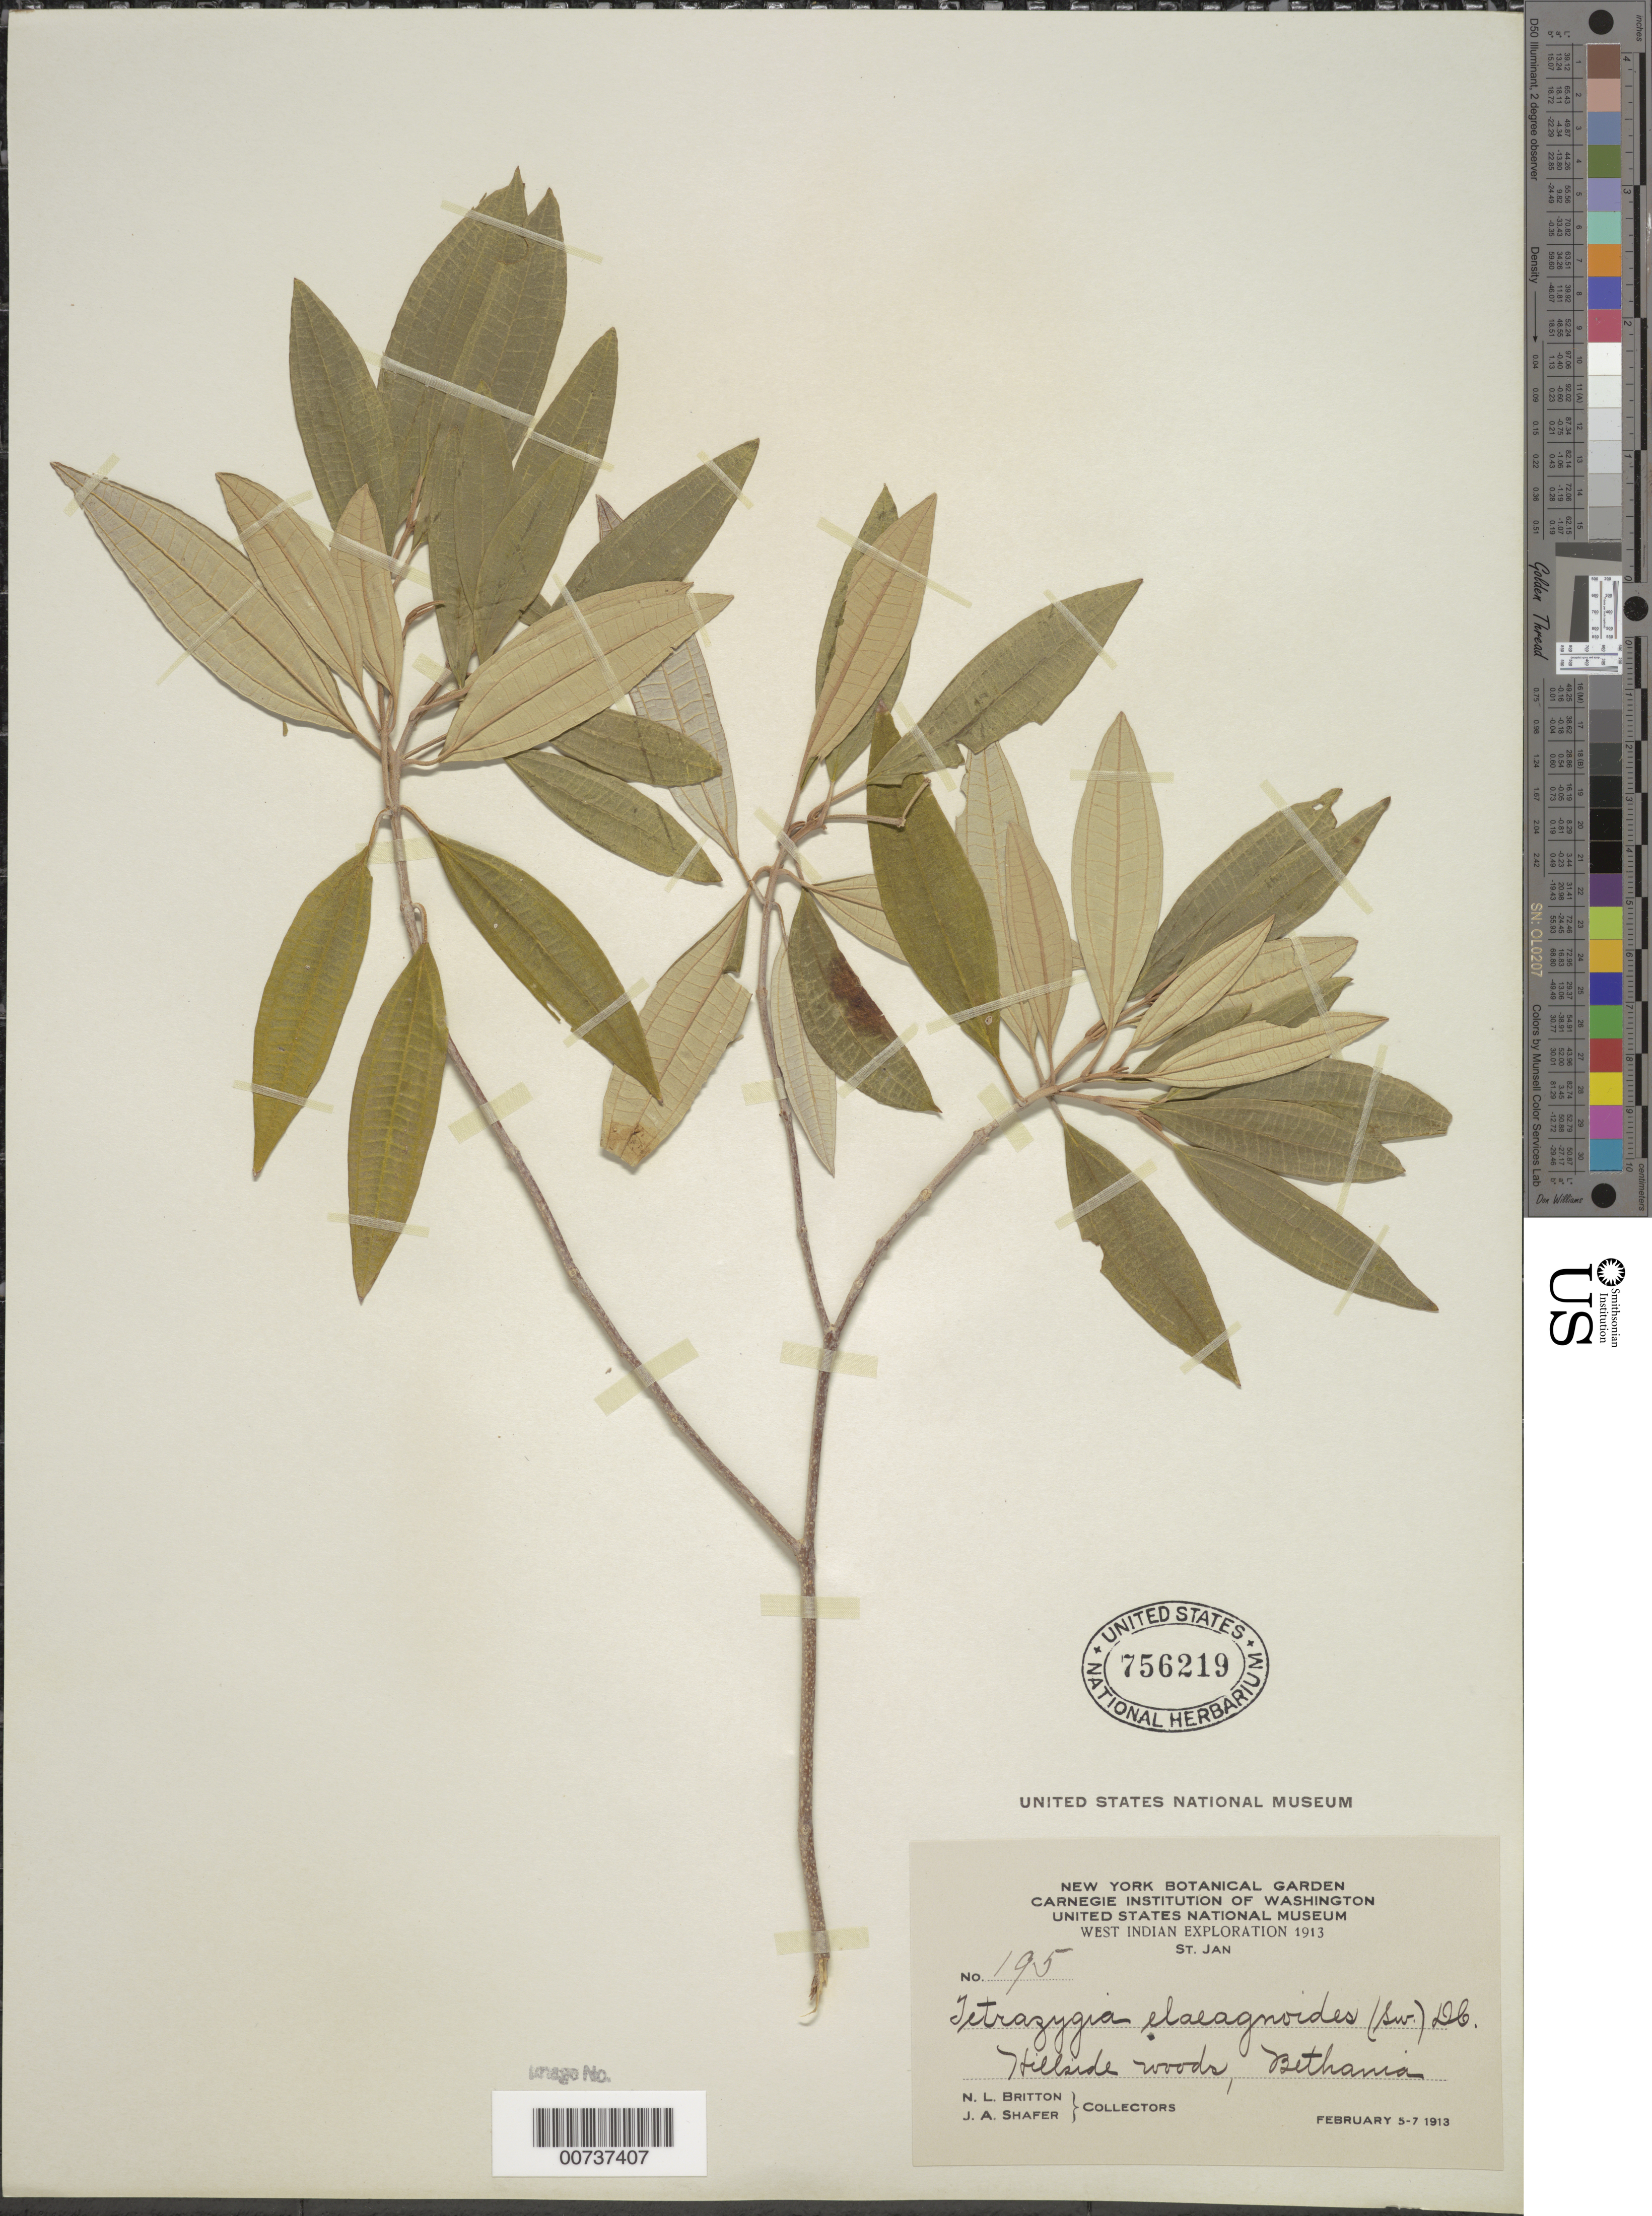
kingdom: Plantae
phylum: Tracheophyta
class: Magnoliopsida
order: Myrtales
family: Melastomataceae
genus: Miconia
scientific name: Miconia elaeagnoides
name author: (Sw.) Griseb.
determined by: Judd, Walter S.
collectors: N. Britton & J. A. Shafer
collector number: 195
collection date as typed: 05 Feb 1913 to 07 Feb 1913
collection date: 1913-02-05/1913-02-07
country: U.S. Virgin Islands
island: St. John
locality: Bethania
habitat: Hillside woods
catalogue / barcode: US 756219